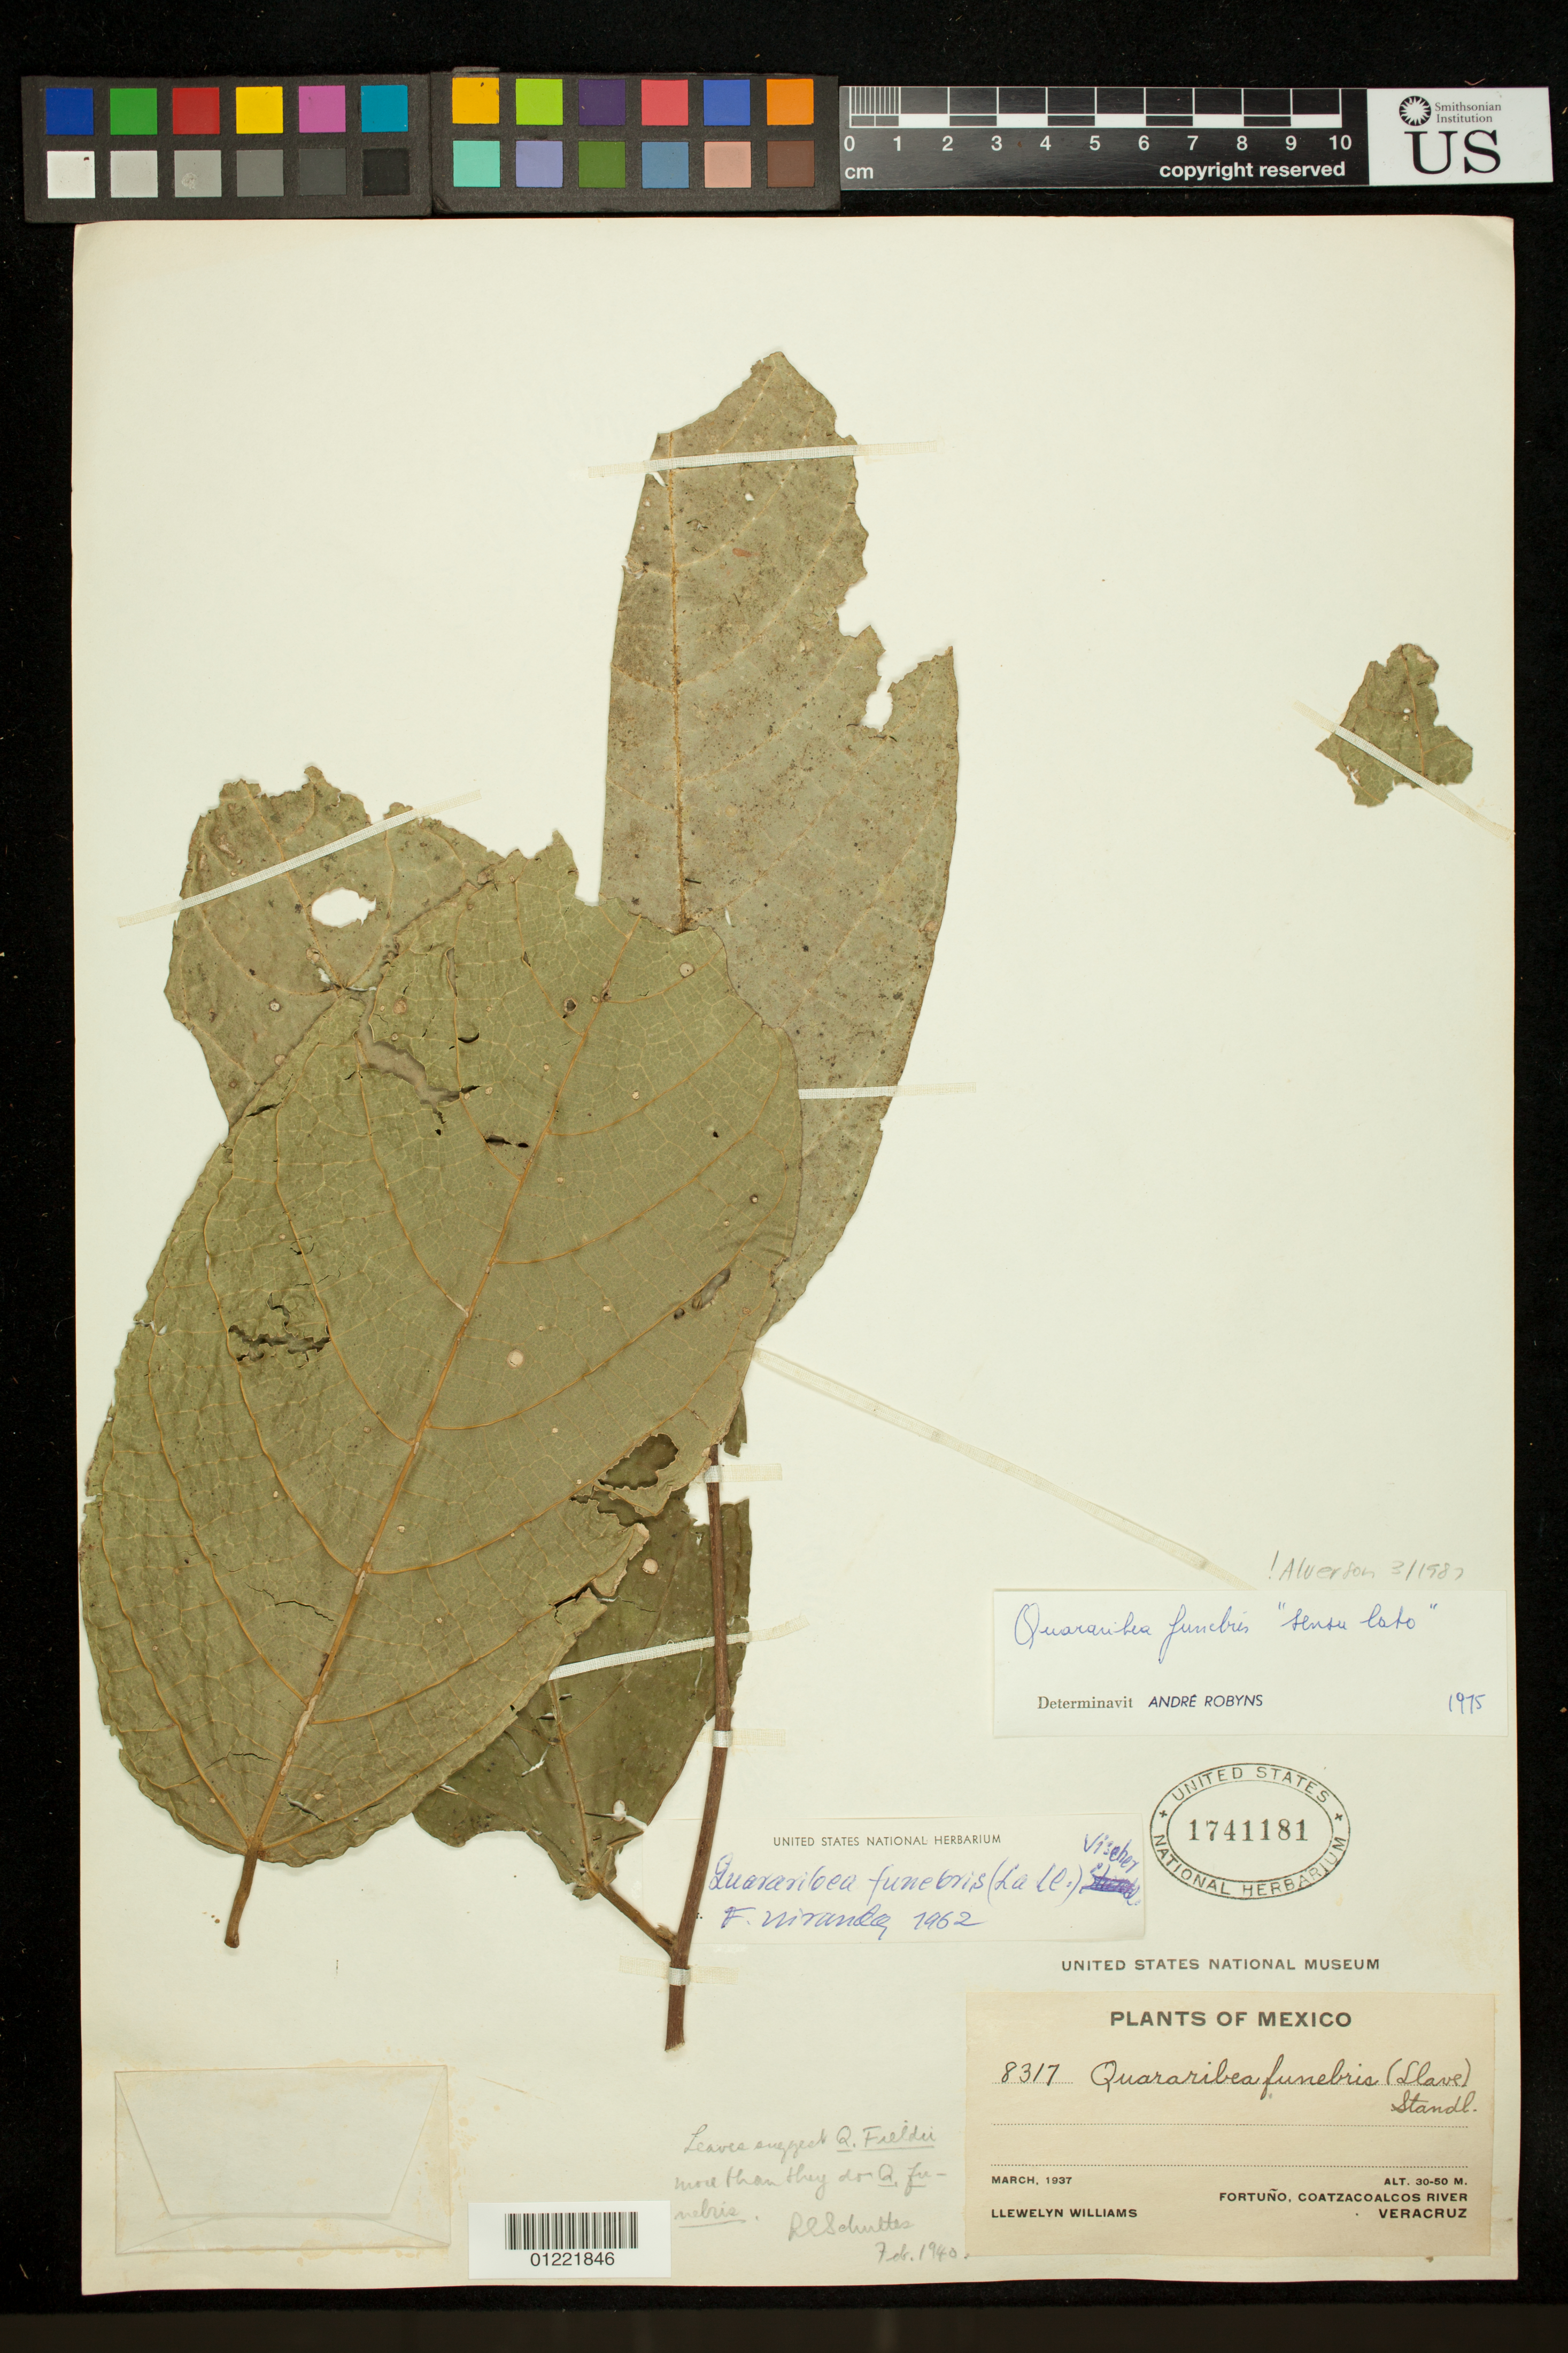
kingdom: Plantae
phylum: Tracheophyta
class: Magnoliopsida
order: Malvales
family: Malvaceae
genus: Quararibea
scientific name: Quararibea funebris subsp. funebris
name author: (La Llave) Vischer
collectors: Ll. Williams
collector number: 8317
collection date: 1937-03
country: Mexico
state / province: Veracruz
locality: Fortuno, Coatzacoalcos River.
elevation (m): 30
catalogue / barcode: US 1741181